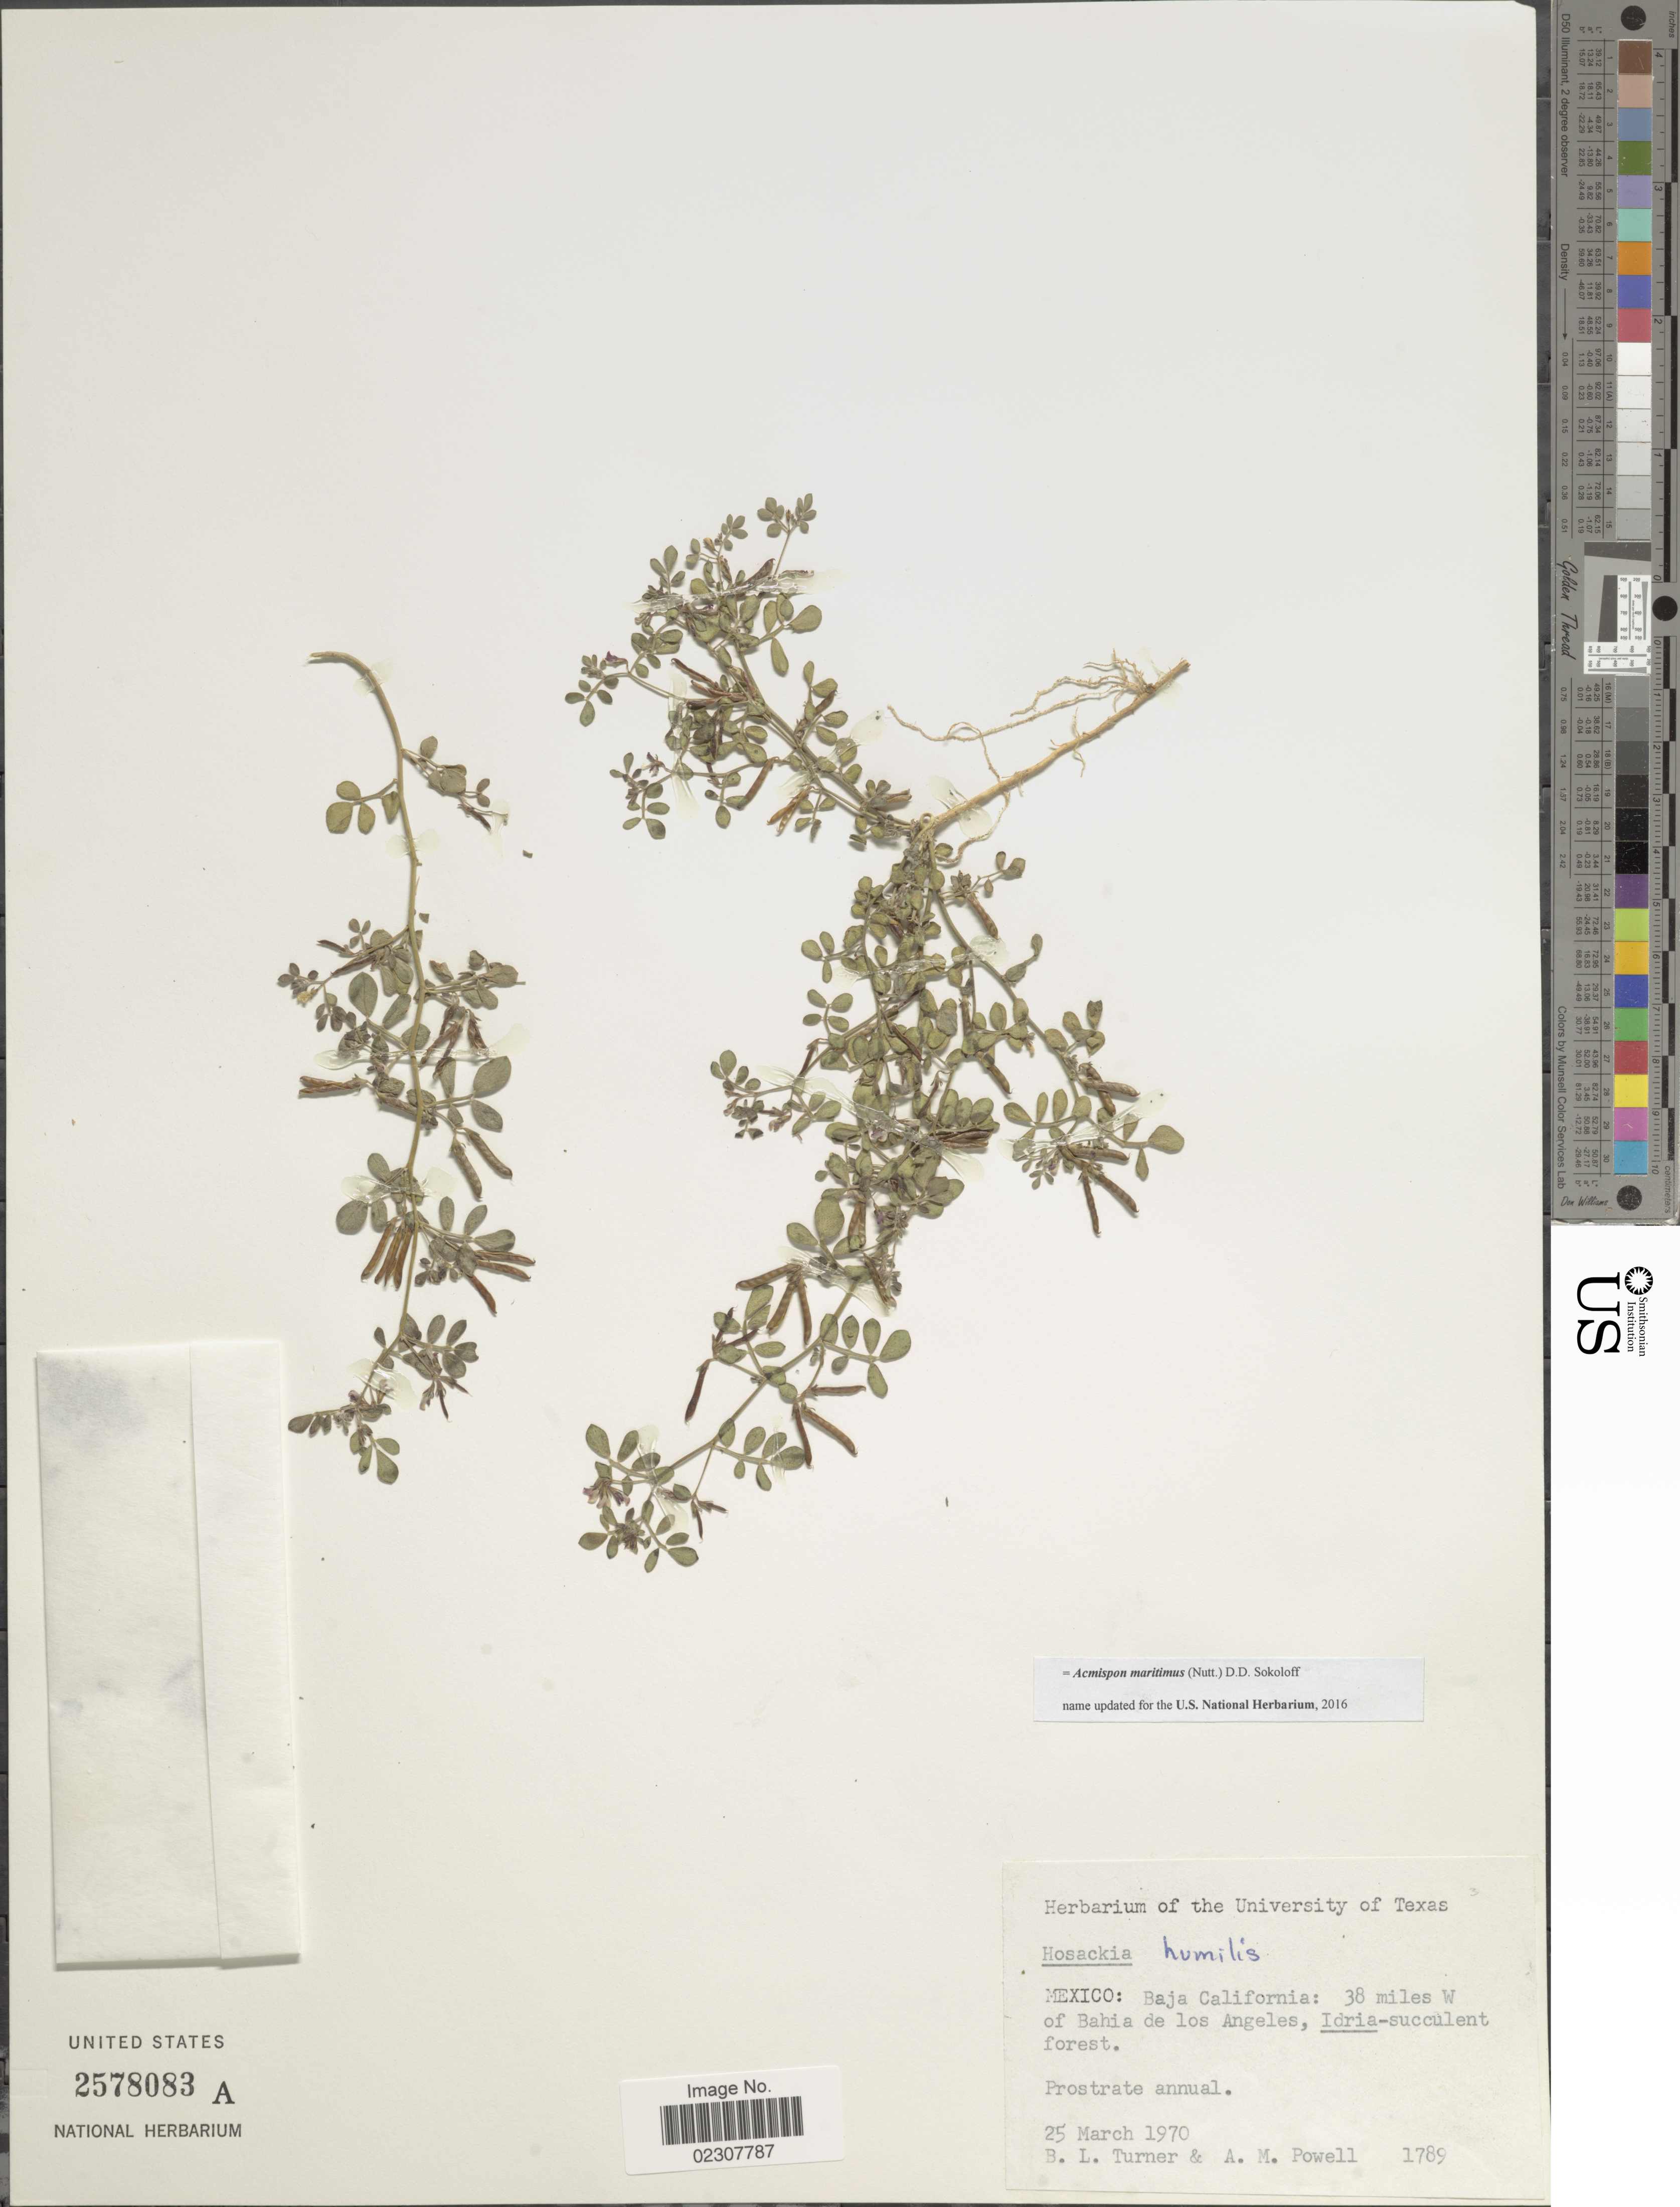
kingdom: Plantae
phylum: Tracheophyta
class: Magnoliopsida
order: Fabales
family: Fabaceae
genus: Acmispon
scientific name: Acmispon maritimus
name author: (Nutt.) D.D. Sokoloff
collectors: B. L. Turner & A. M. Powell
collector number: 1789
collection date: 1970-03-25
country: Mexico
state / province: Baja California Norte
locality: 38 miles W of Bahia de los Angeles, Idria-succulent forest.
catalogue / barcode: US 2578083A